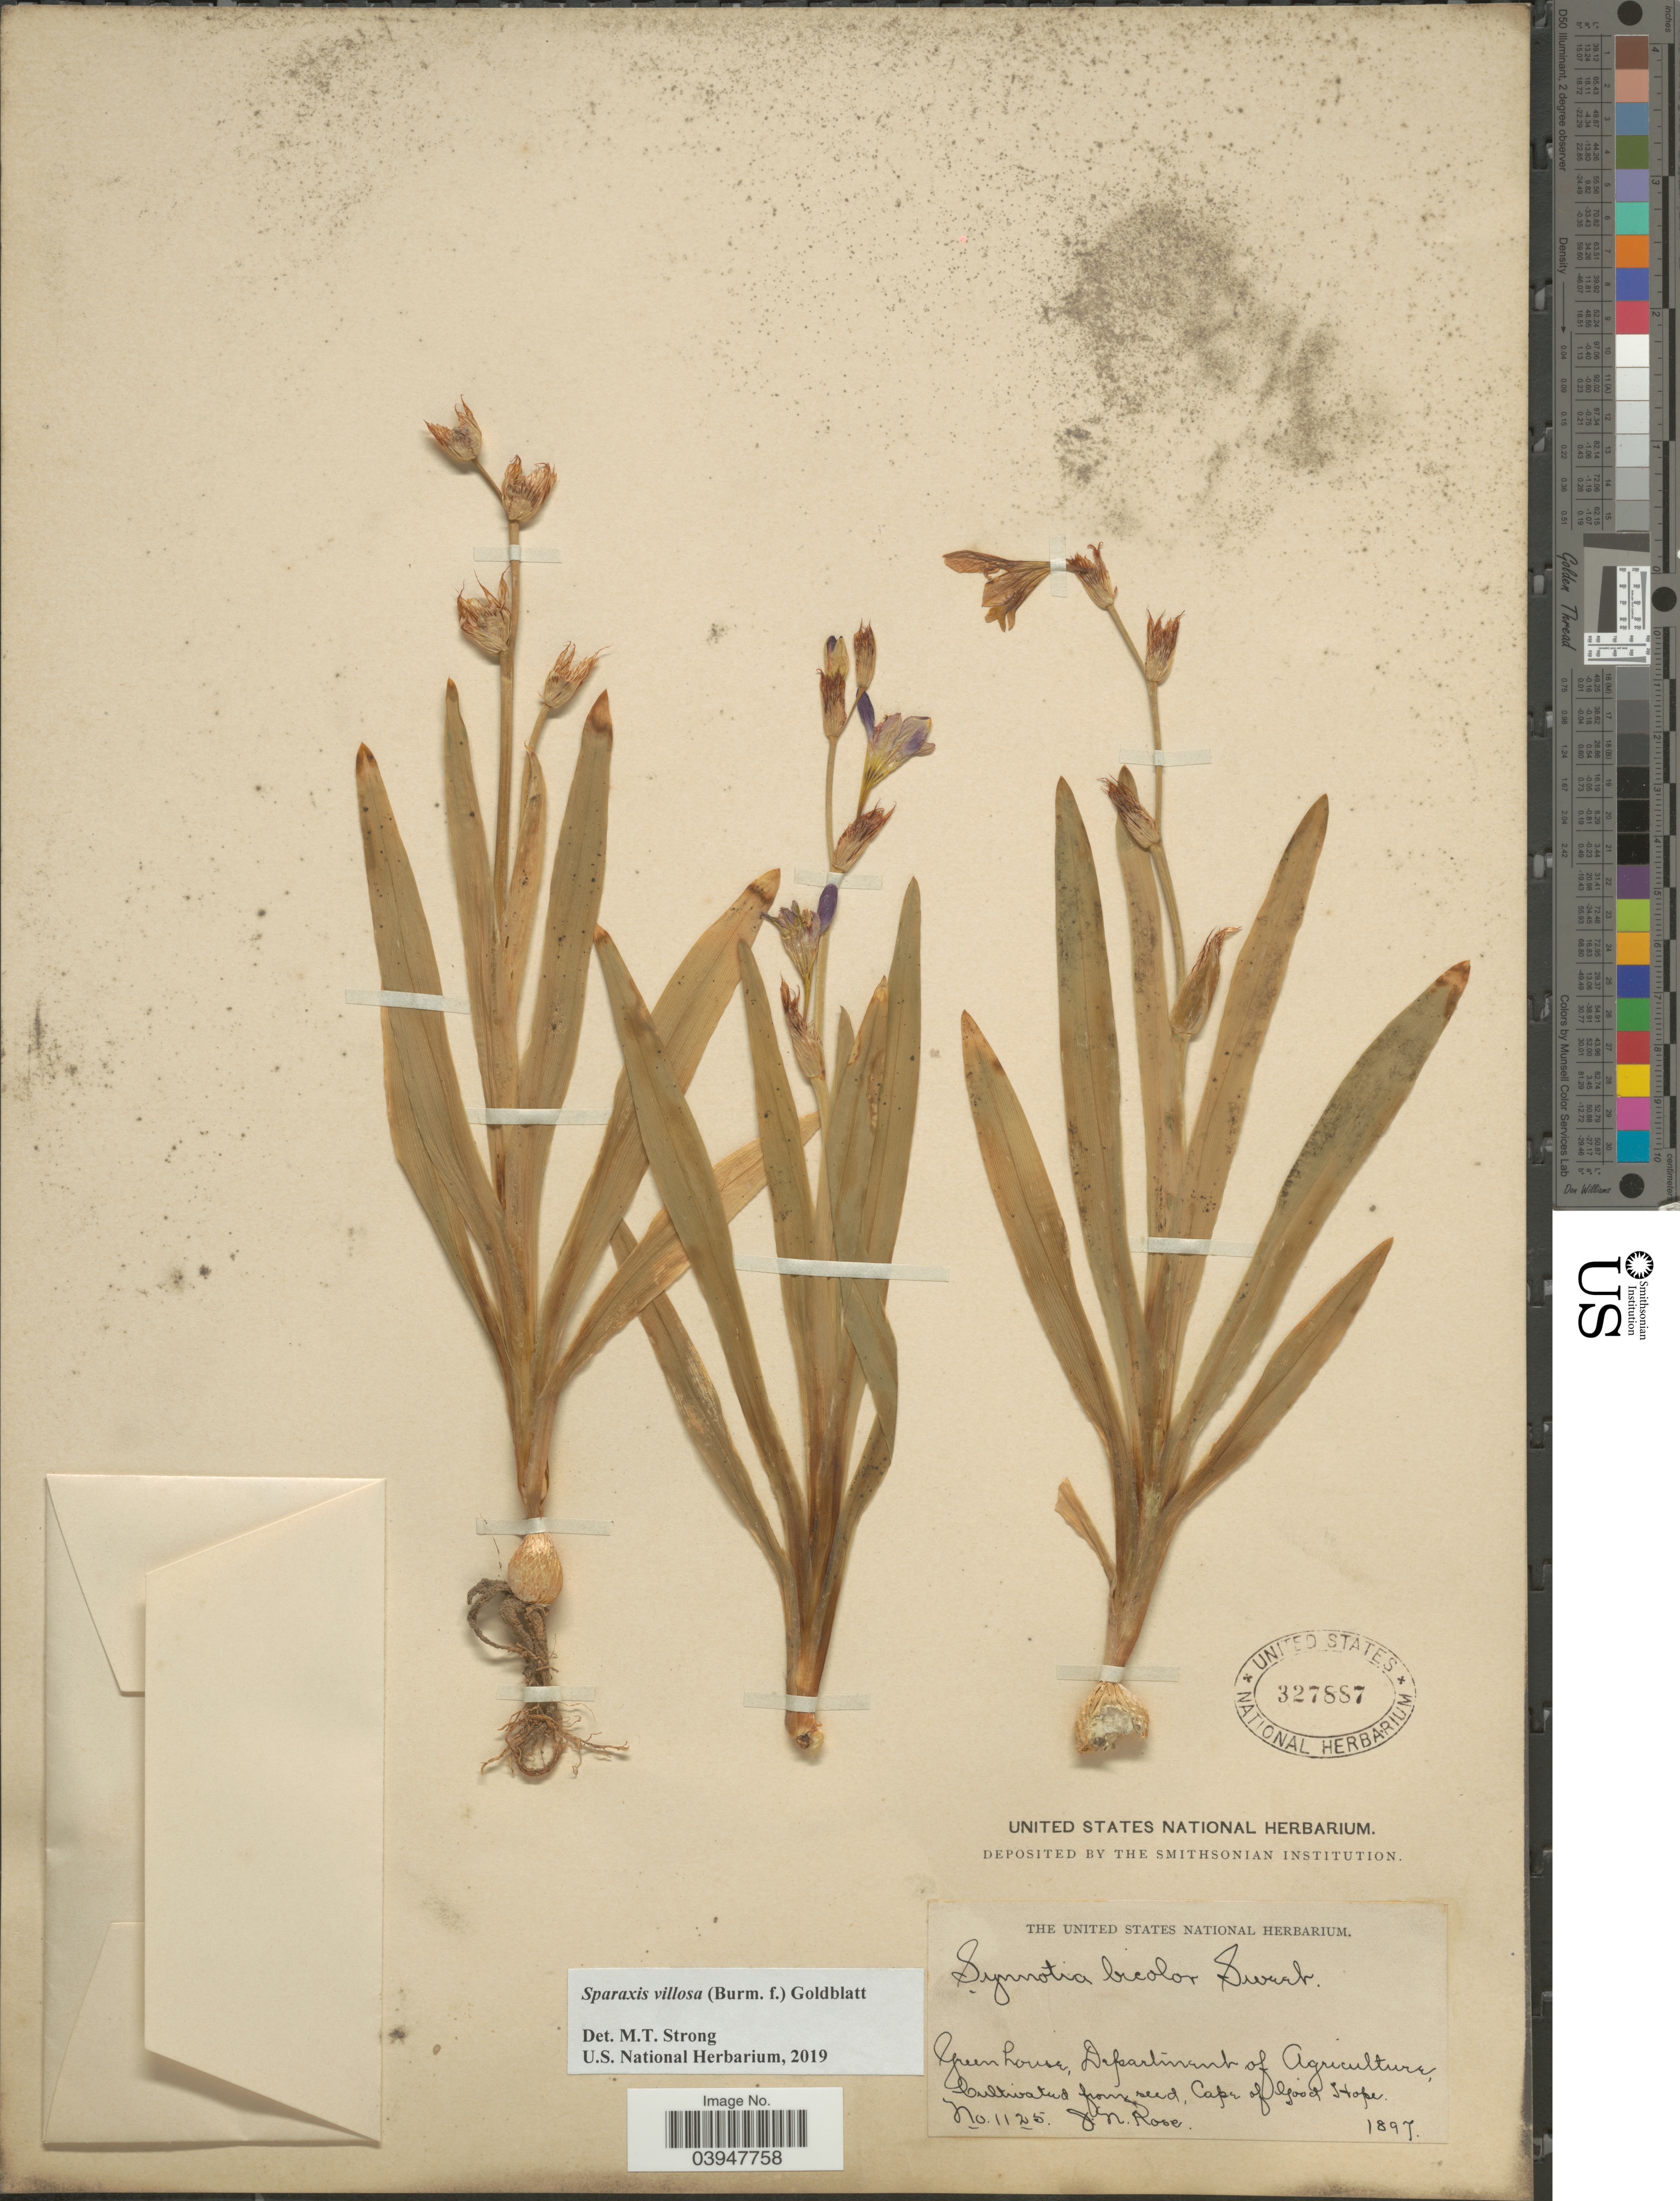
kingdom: Plantae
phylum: Tracheophyta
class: Liliopsida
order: Asparagales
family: Iridaceae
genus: Sparaxis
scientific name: Sparaxis villosa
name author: (Burm. f.) Goldblatt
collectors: J. N. Rose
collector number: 1125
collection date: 1897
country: United States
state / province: District of Columbia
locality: Greenhouse, Department of Agriculture.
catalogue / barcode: US 327887